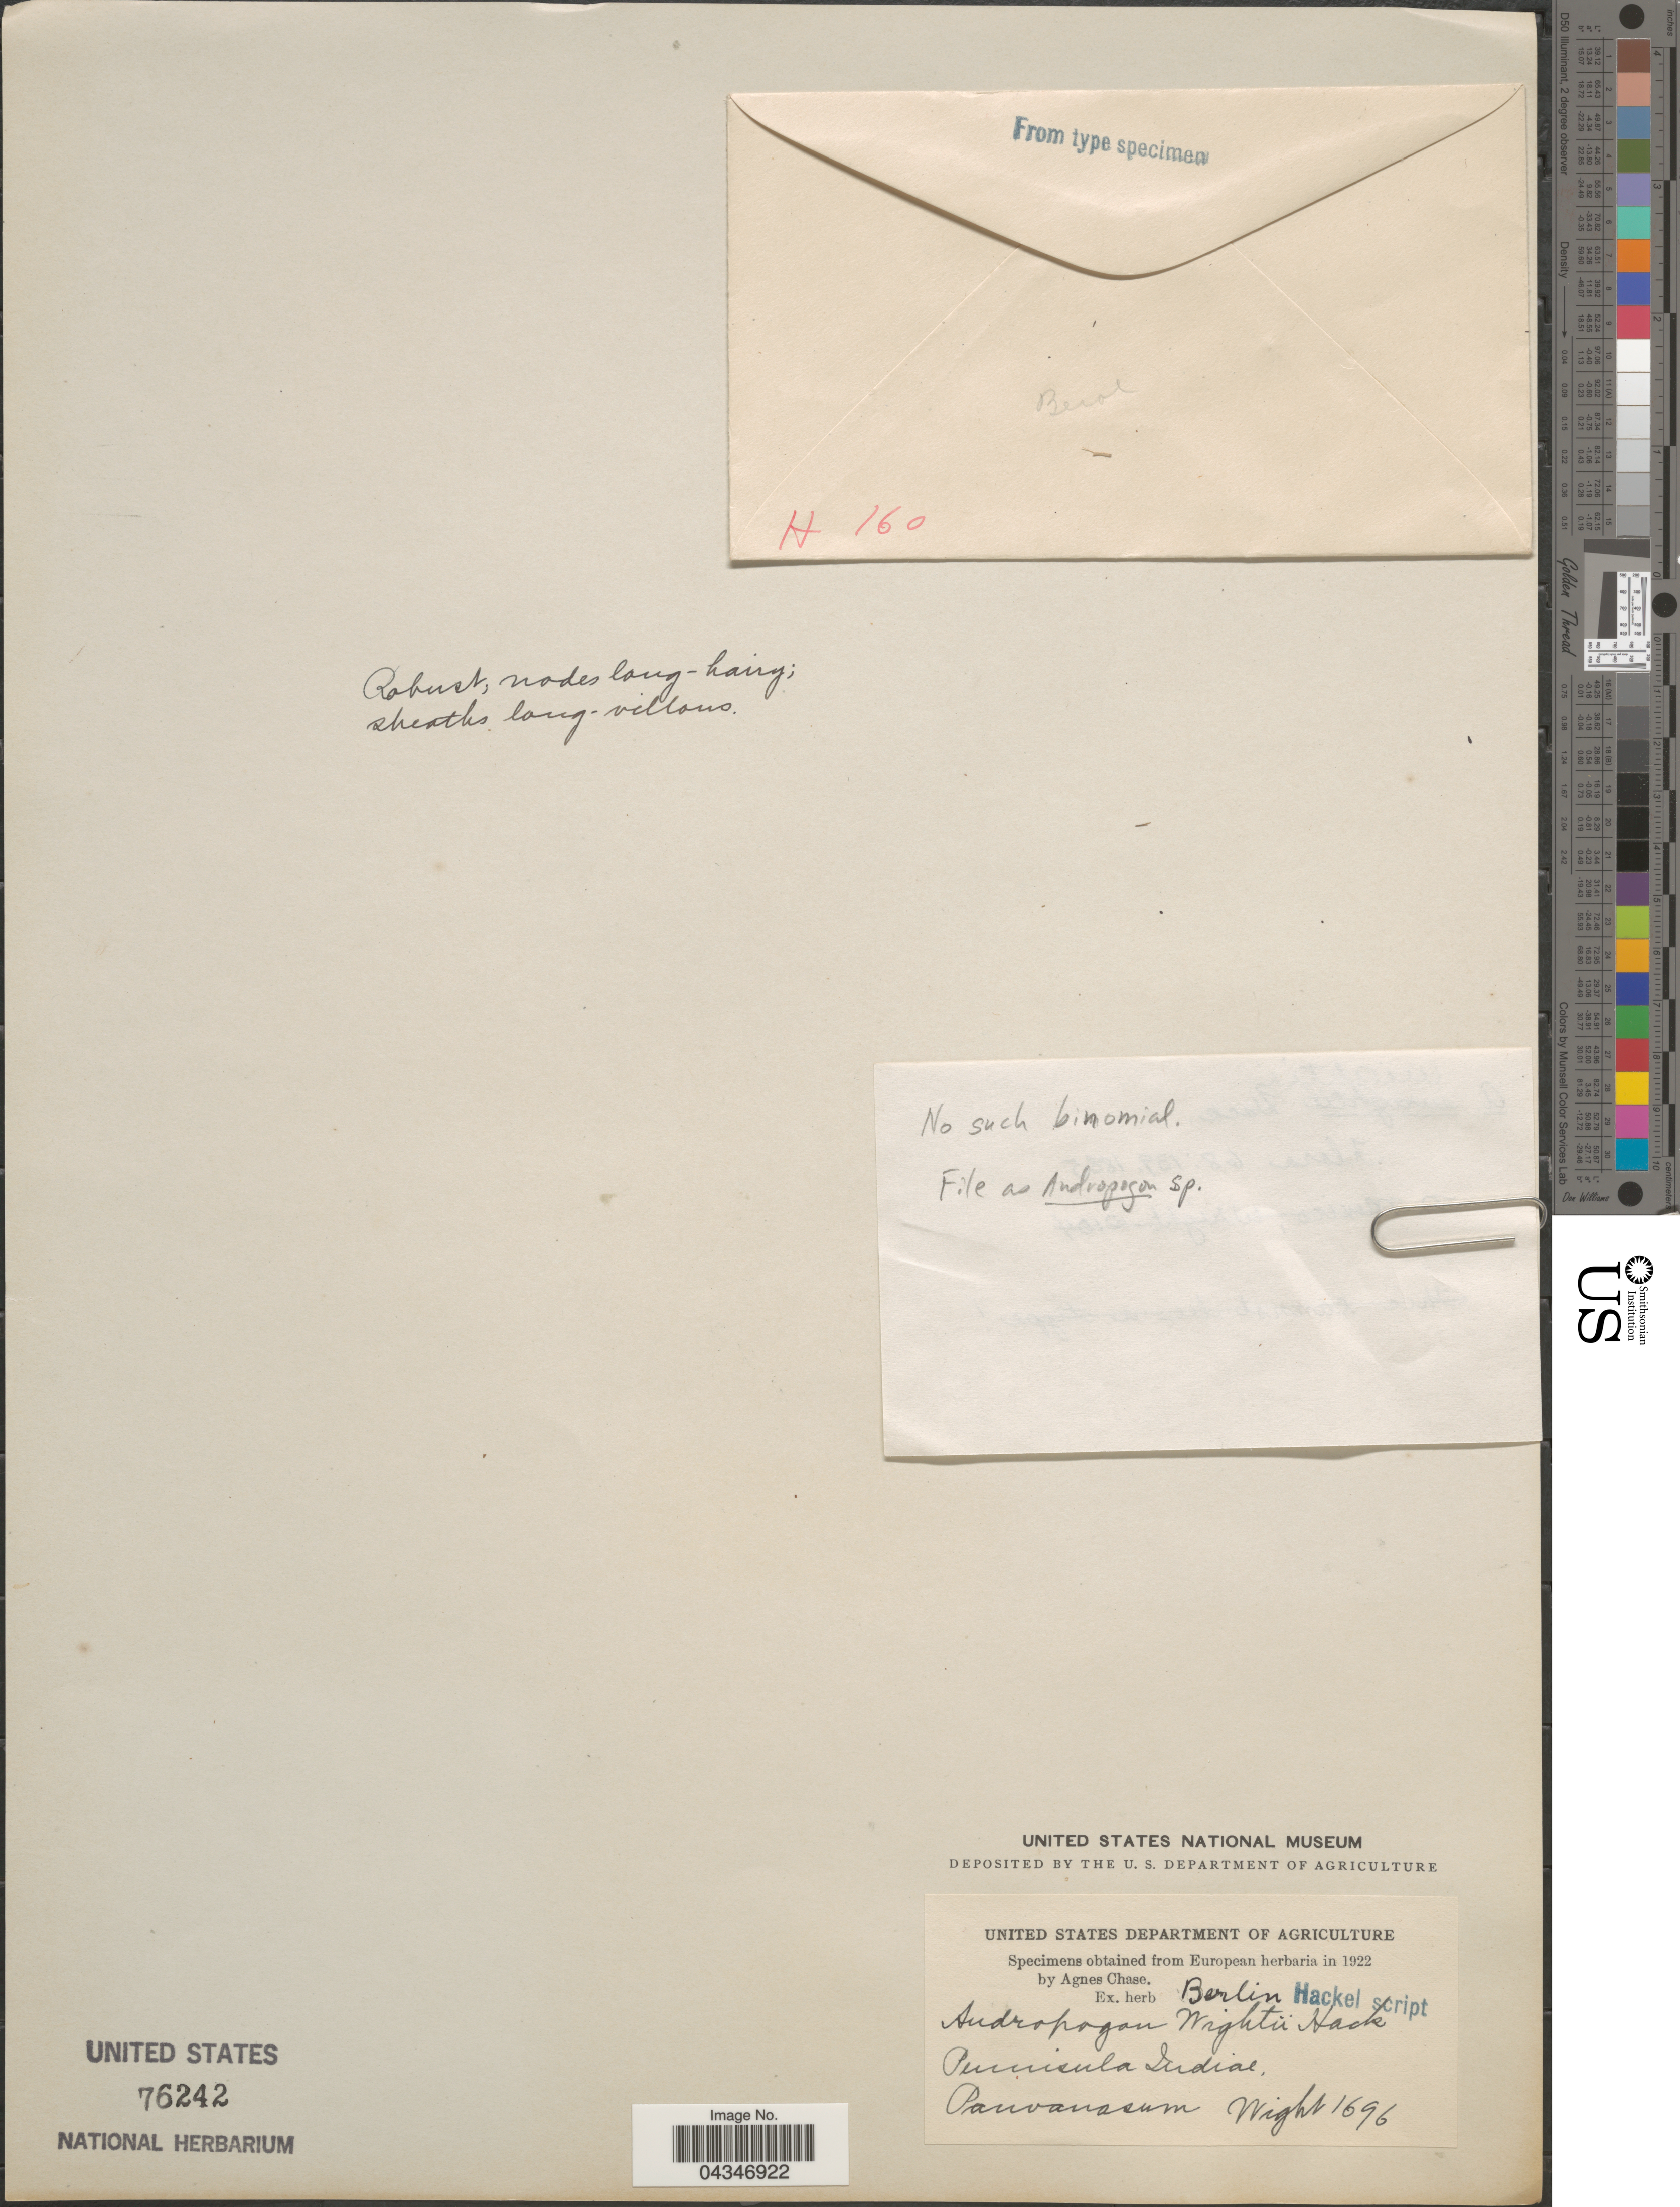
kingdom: Plantae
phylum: Tracheophyta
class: Liliopsida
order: Poales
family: Poaceae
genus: Andropogon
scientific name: Andropogon sp.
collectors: -- Wight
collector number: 1696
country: India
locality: Peninsula Indiae. Panvanasum.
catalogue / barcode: US 76242